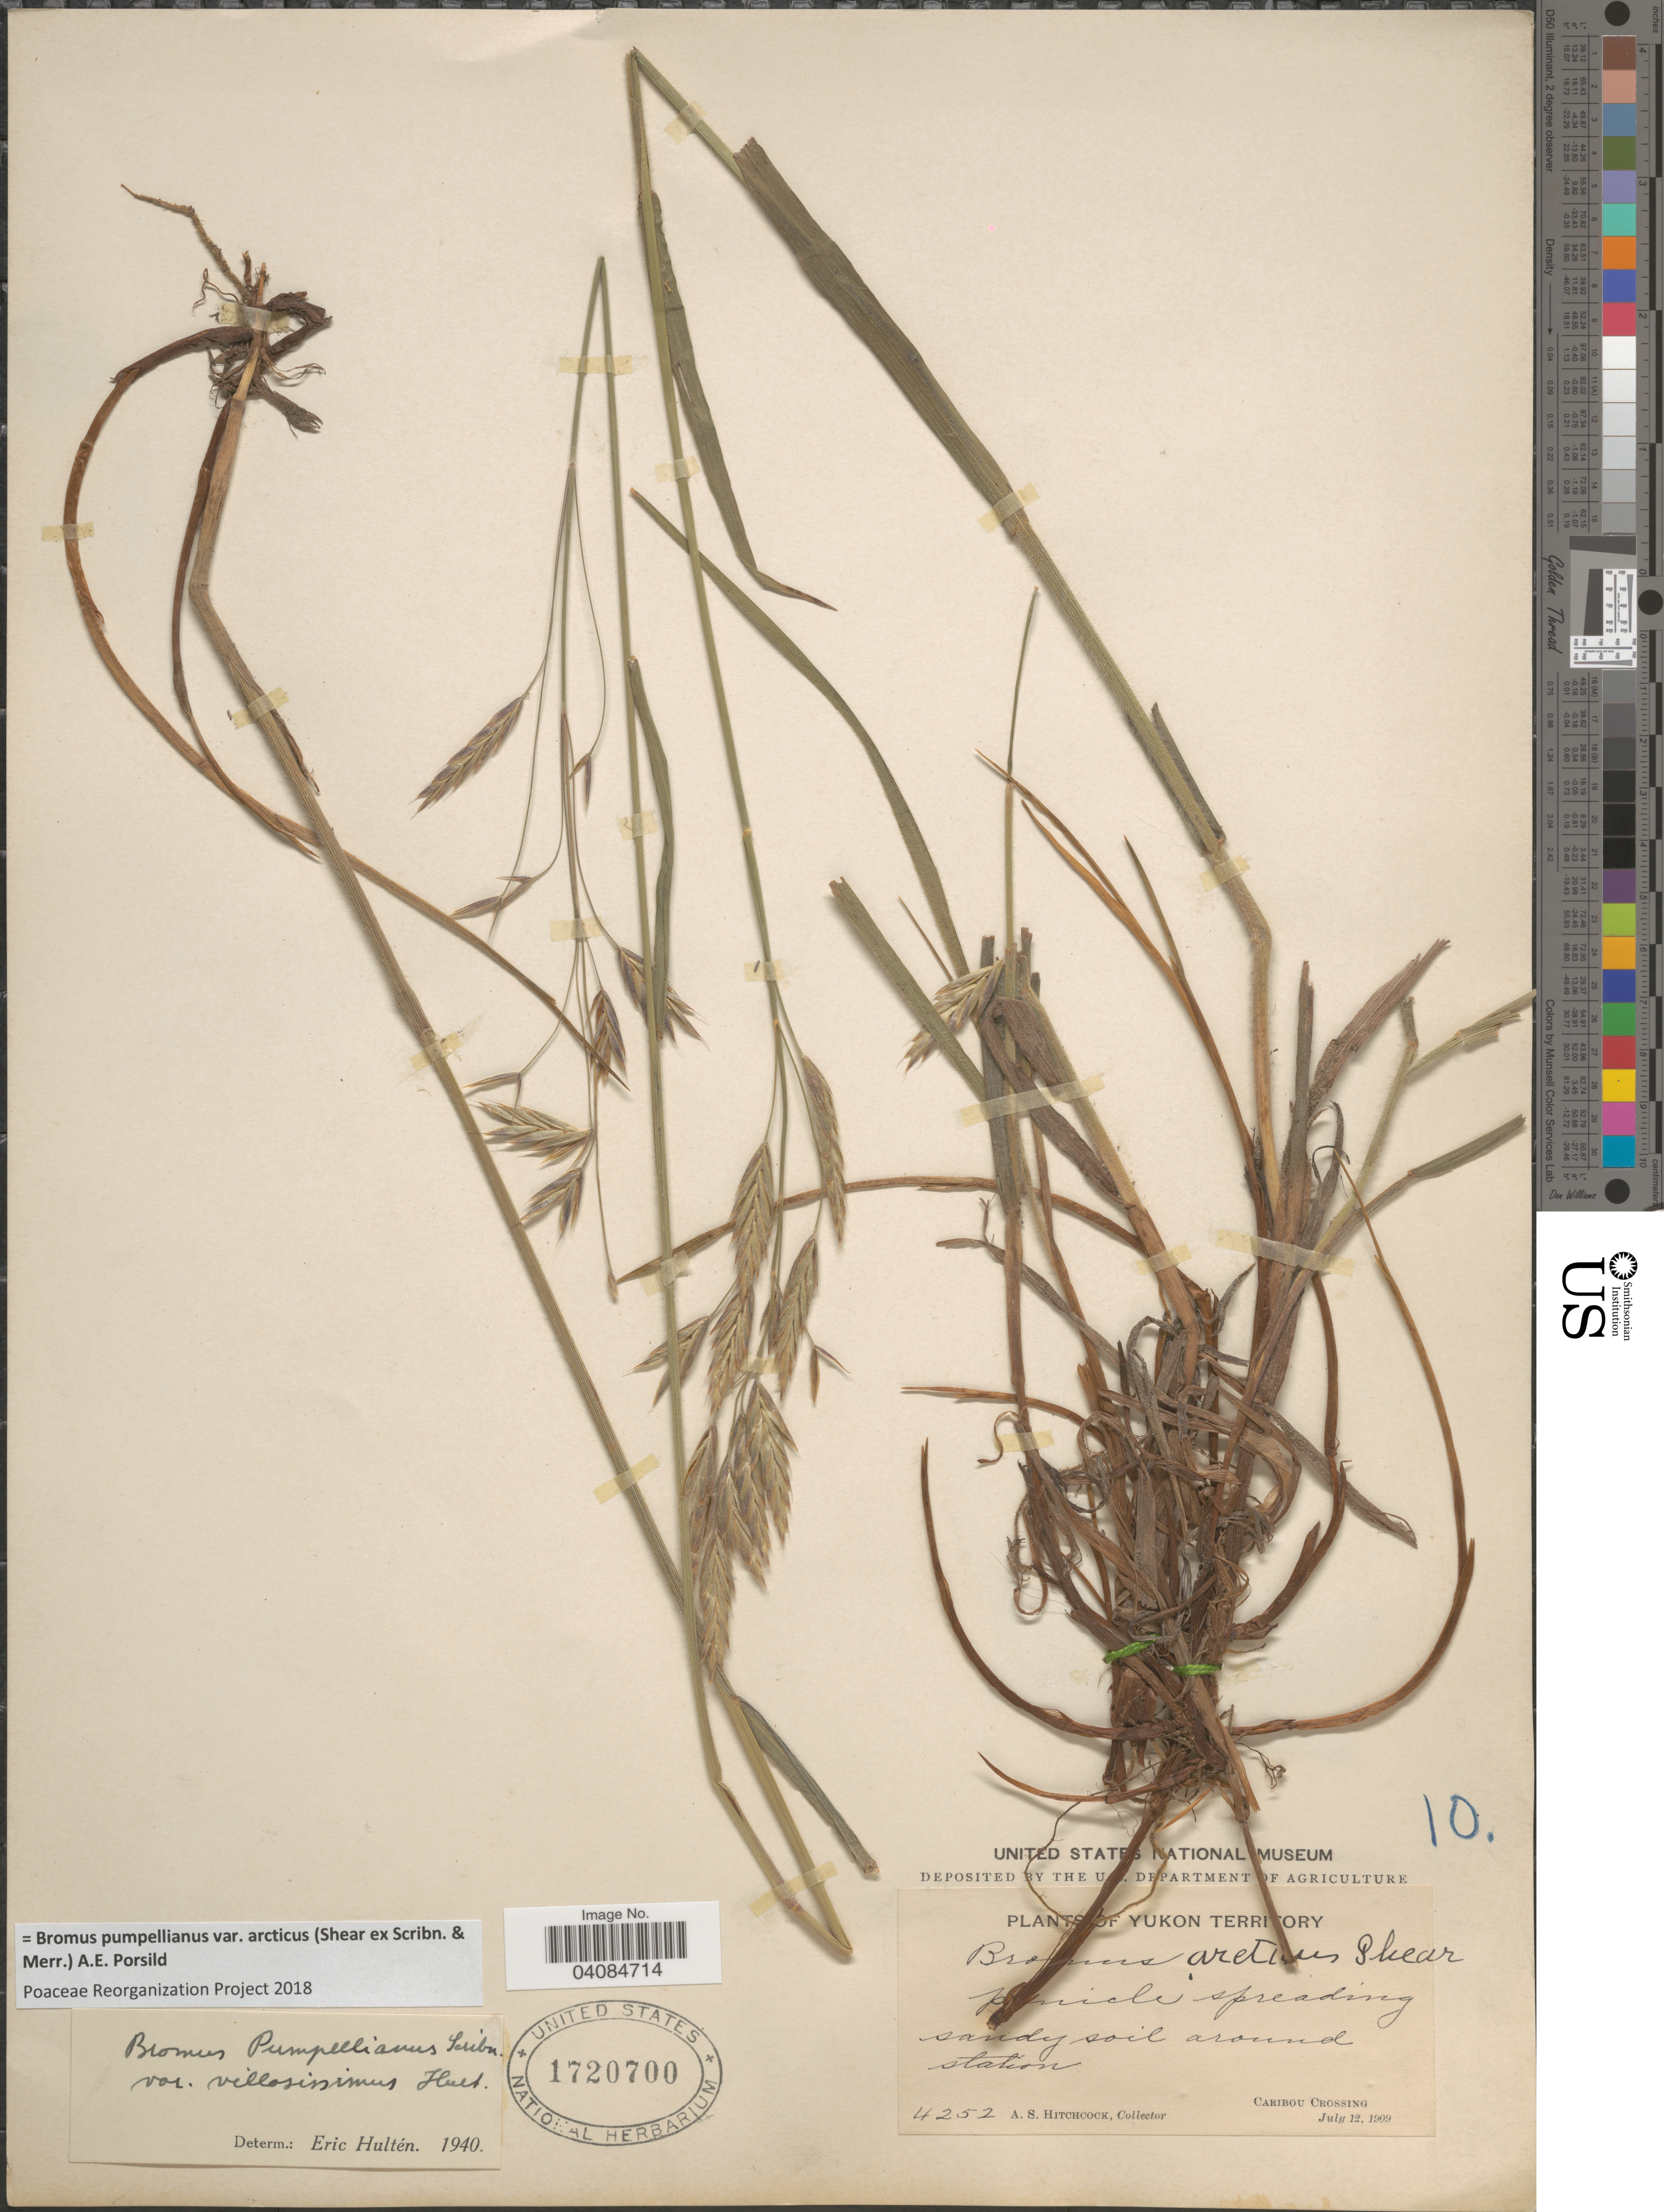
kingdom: Plantae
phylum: Tracheophyta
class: Liliopsida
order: Poales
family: Poaceae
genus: Bromus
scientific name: Bromus pumpellianus var. arcticus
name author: (Shear ex Scribn. & Merr.) A.E. Porsild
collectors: A. S. Hitchcock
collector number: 4252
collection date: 1909-07-12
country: Canada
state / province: Yukon Territory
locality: Around station. Caribou Crossing.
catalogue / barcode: US 1720700